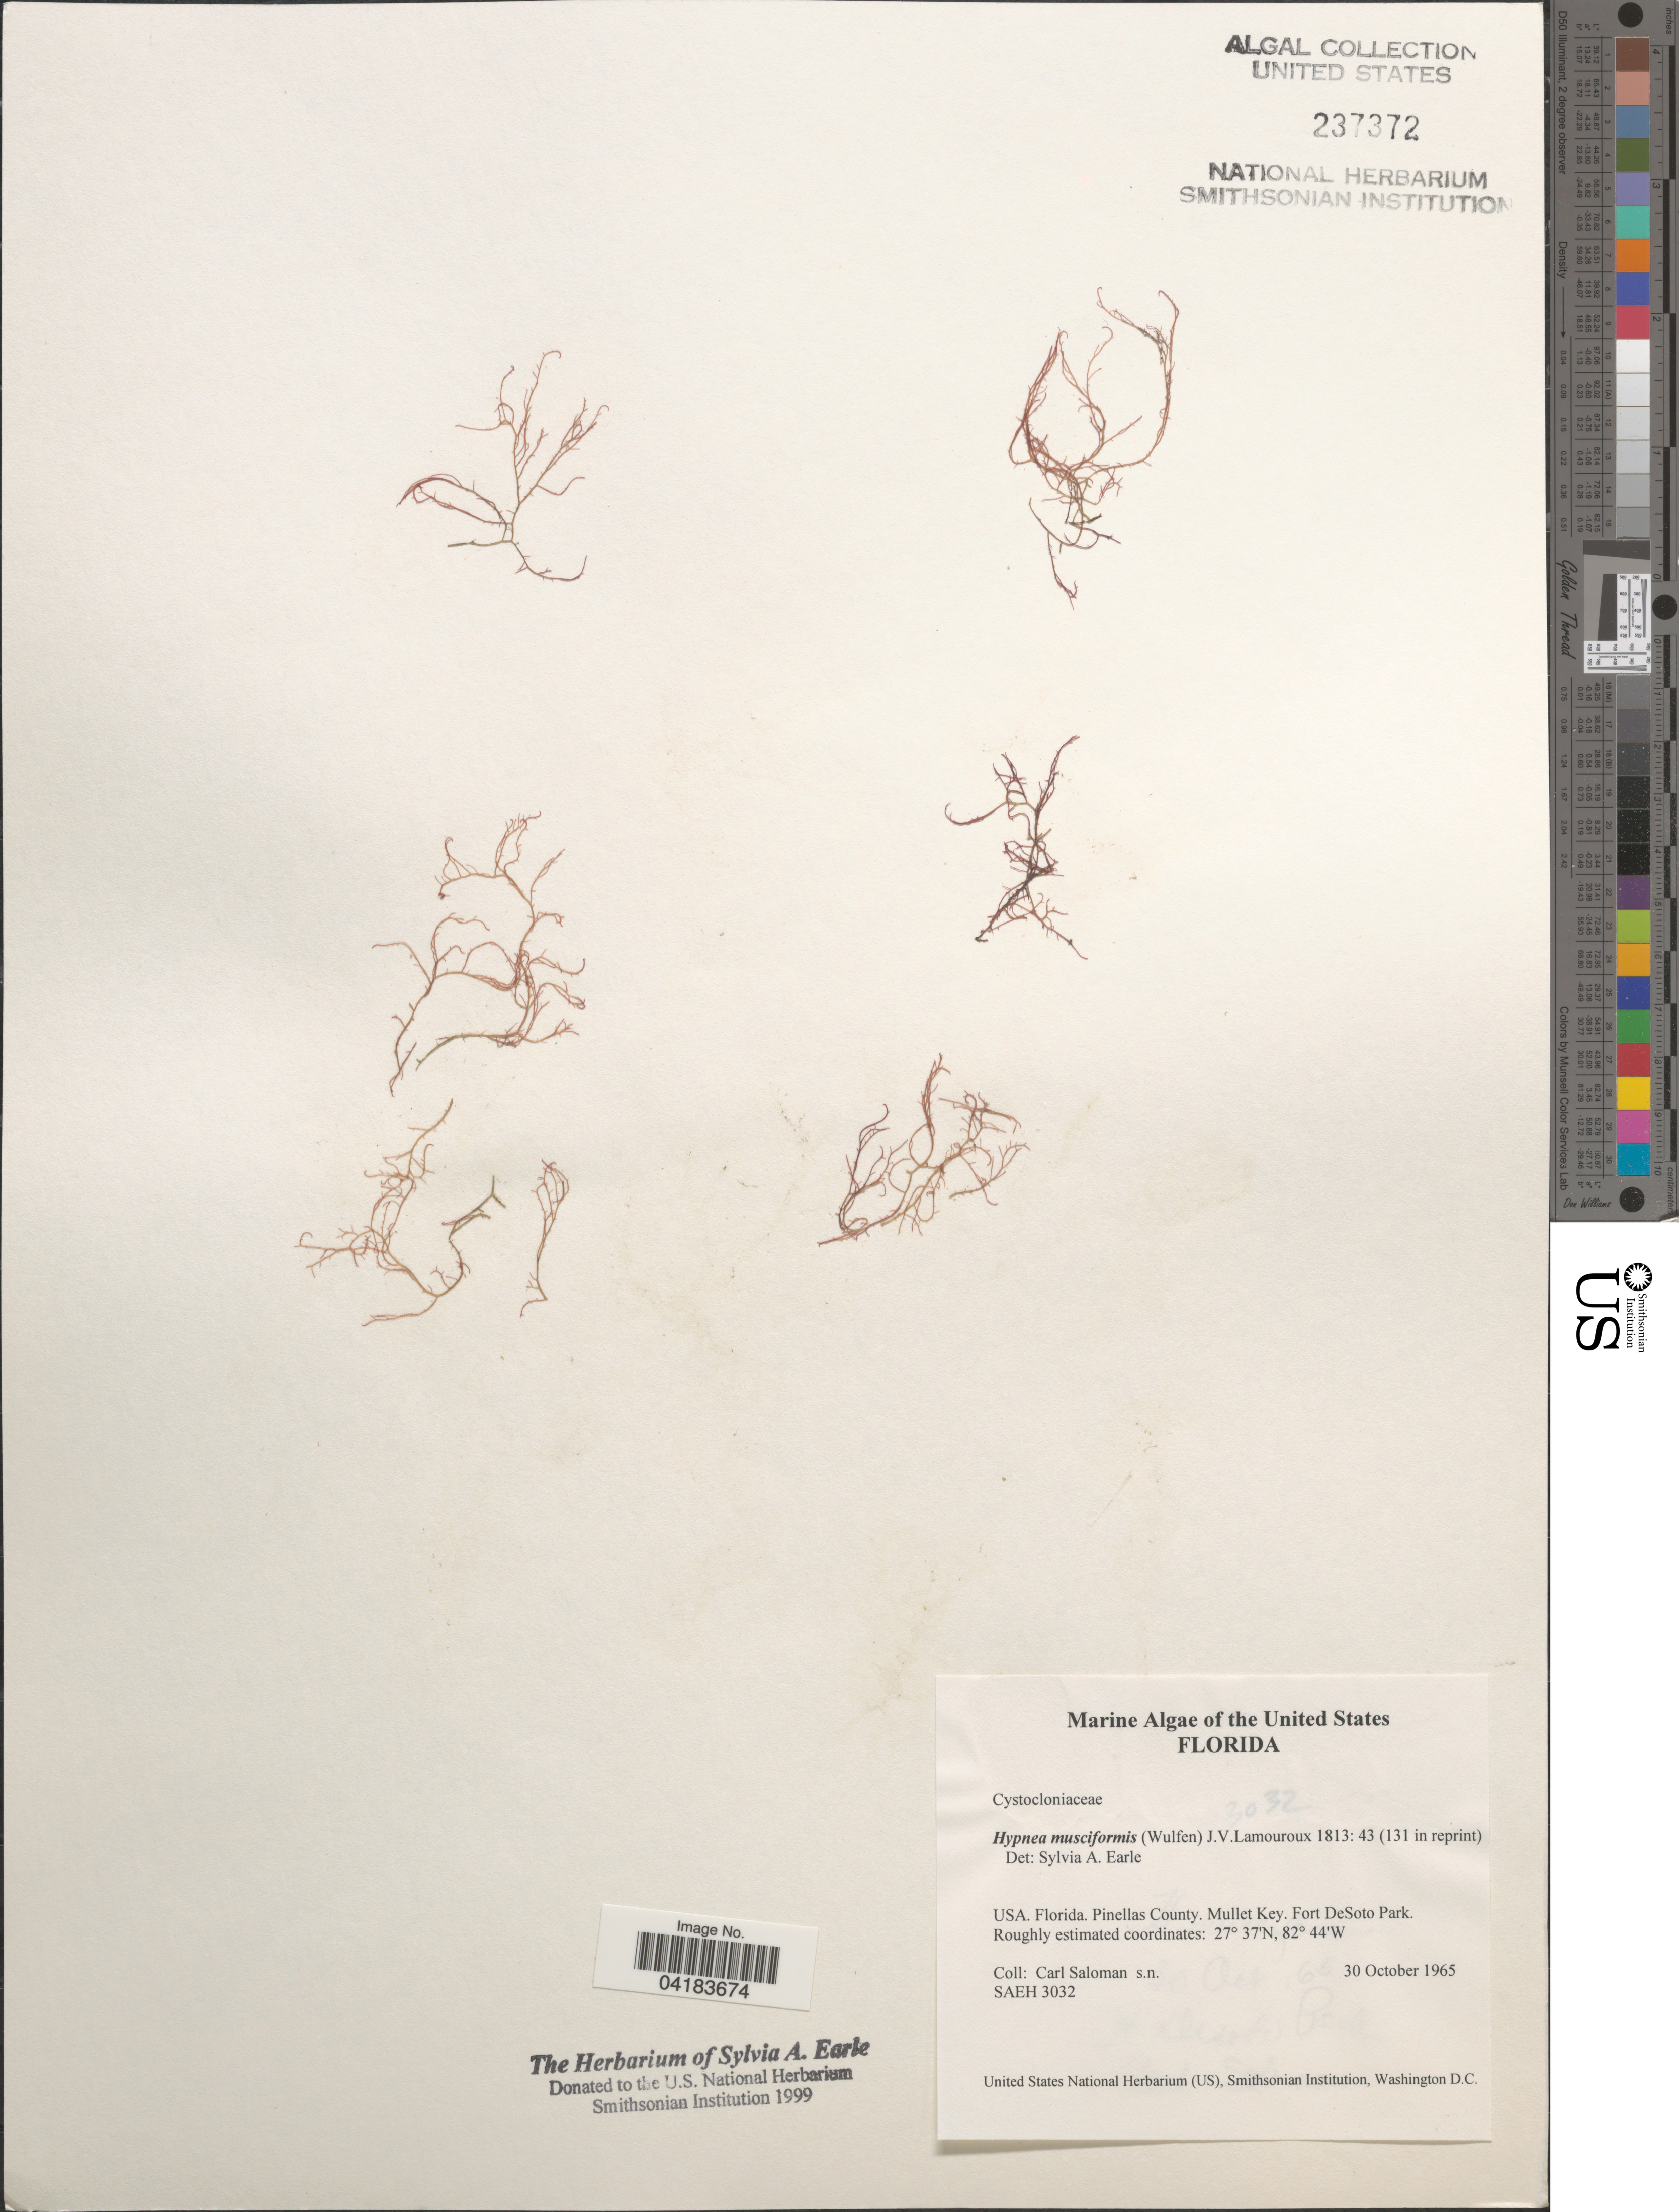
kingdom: Plantae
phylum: Rhodophyta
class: Florideophyceae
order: Gigartinales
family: Cystocloniaceae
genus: Hypnea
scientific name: Hypnea musciformis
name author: (Wulfen) J.V.Lamouroux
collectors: C. Saloman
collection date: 1965-10-30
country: United States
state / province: Florida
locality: Pinellas County. Mullet Key. Fort DeSoto Park.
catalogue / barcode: US 237372